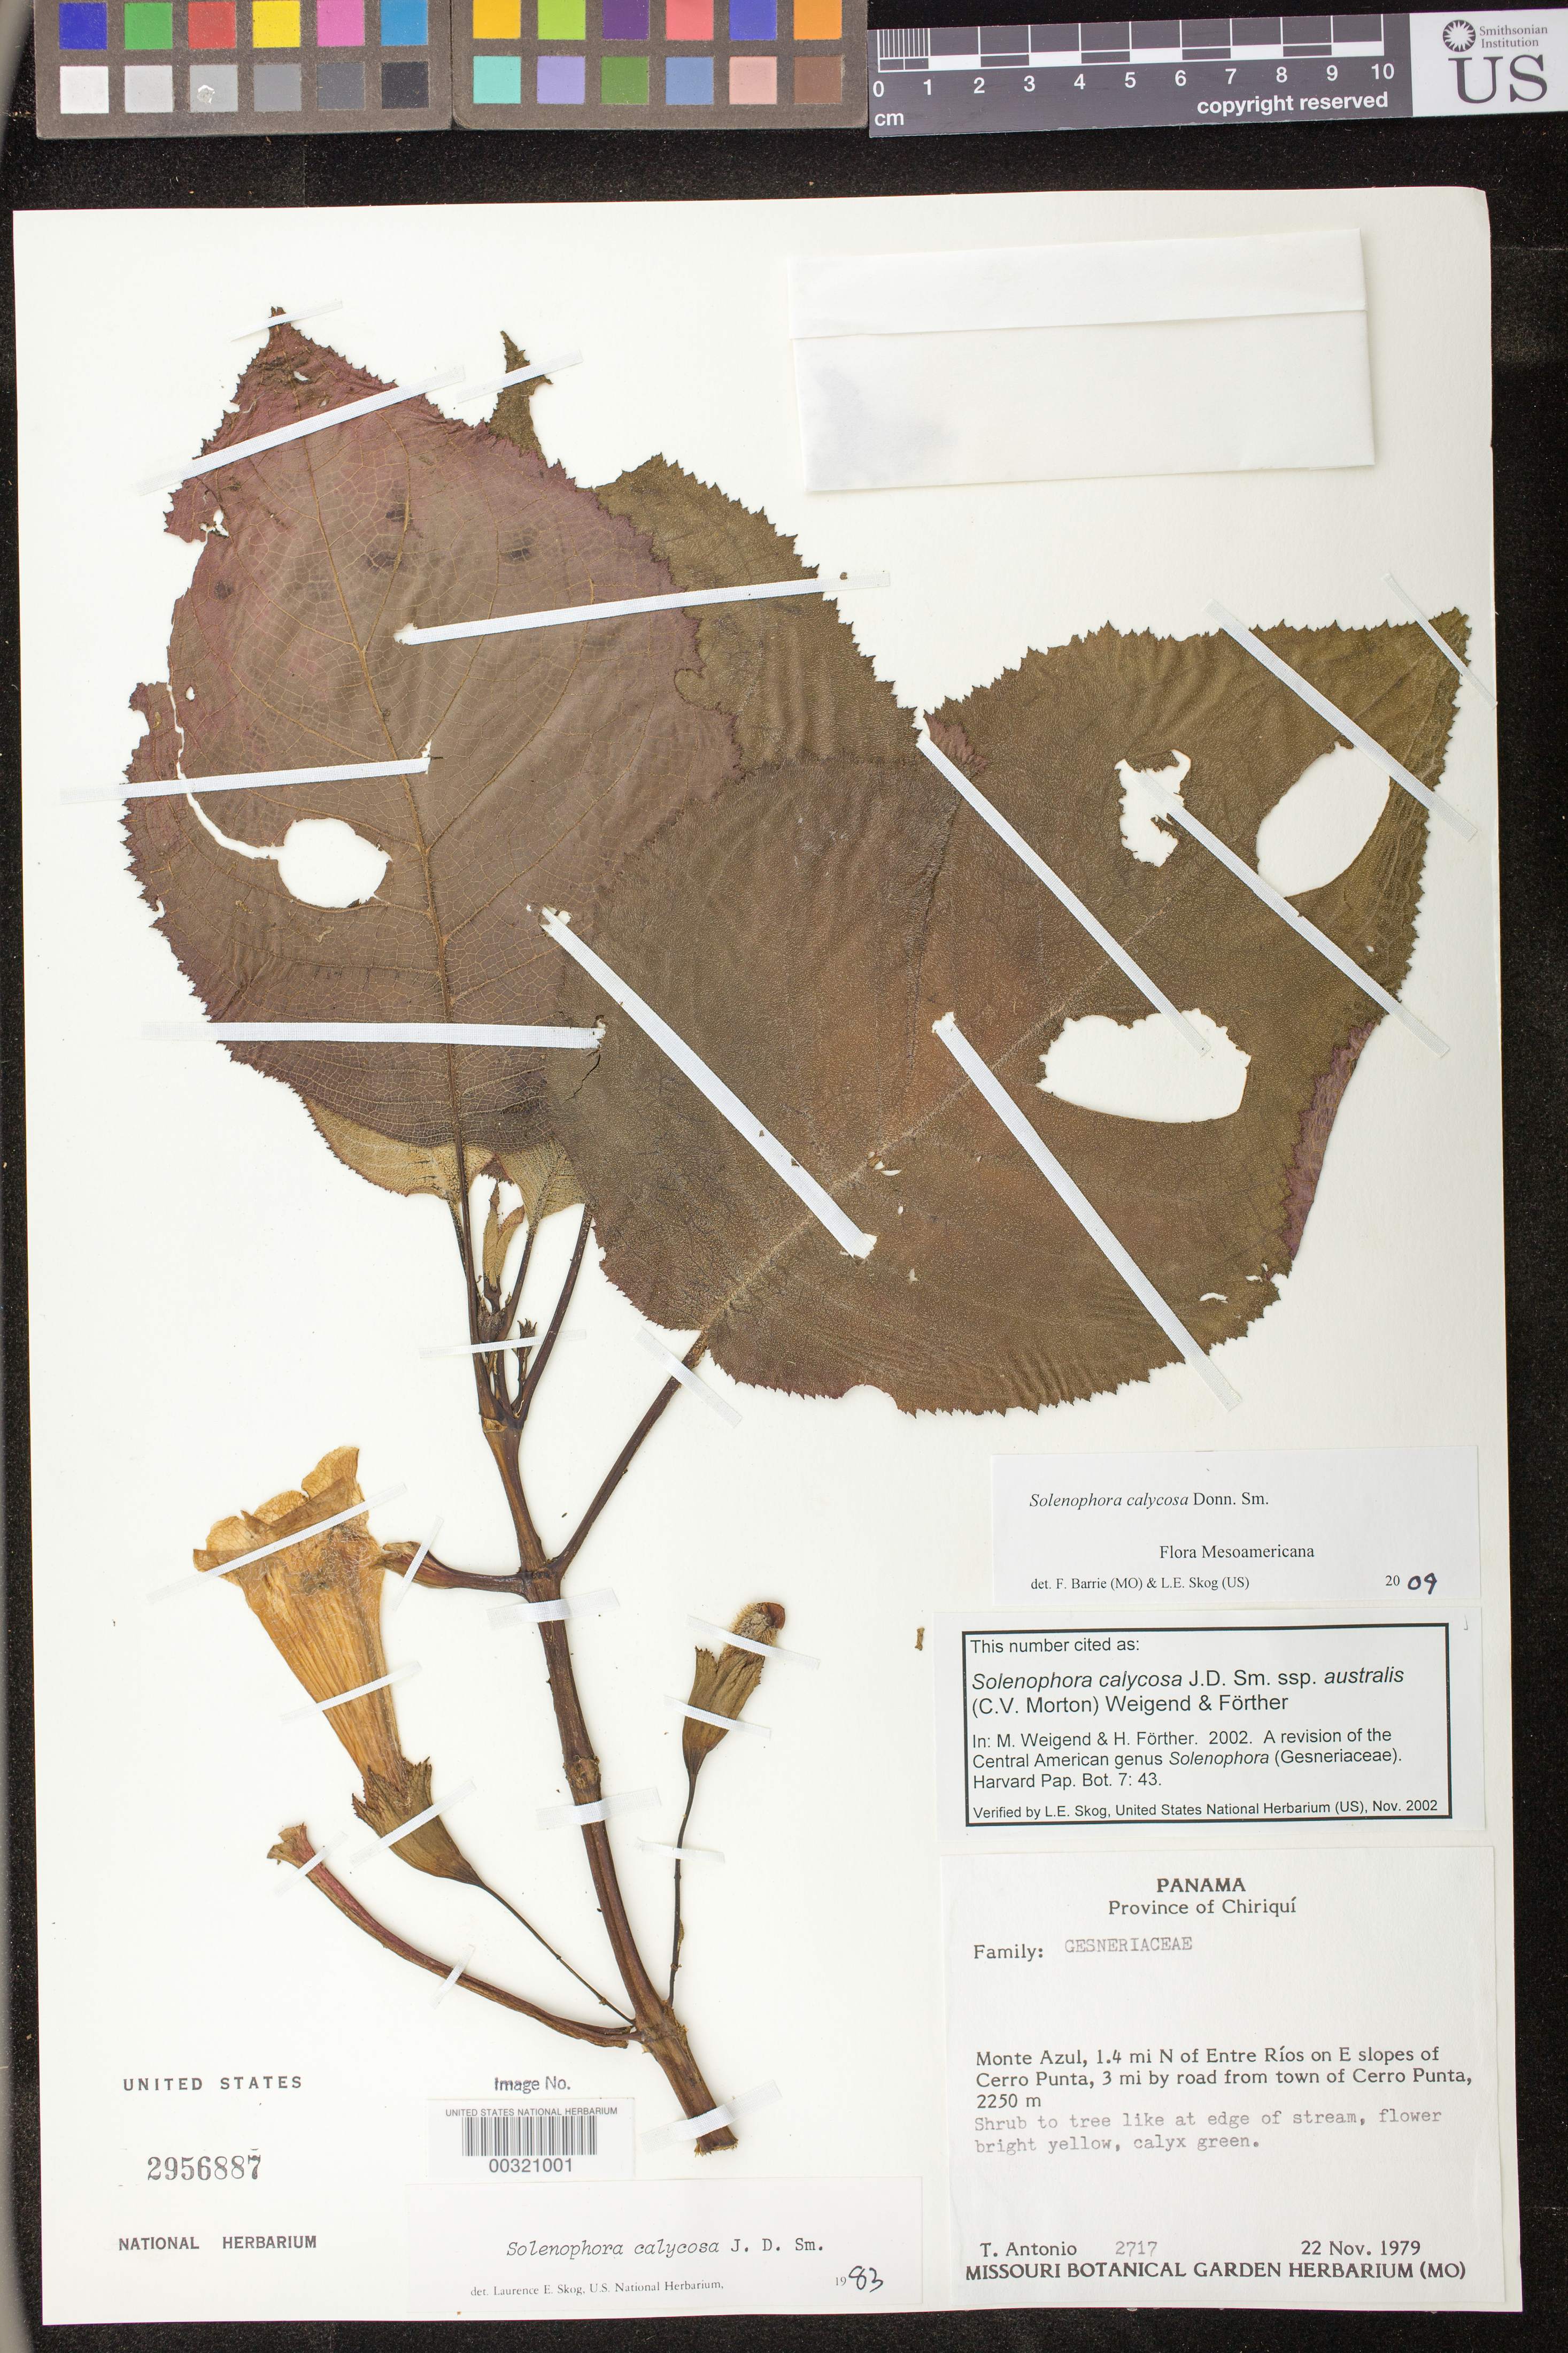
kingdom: Plantae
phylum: Tracheophyta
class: Magnoliopsida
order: Lamiales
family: Gesneriaceae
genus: Solenophora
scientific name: Solenophora calycosa subsp. australis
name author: (C.V. Morton) Weigend & Förther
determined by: Weigend; Förther, Harald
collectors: T. Antonio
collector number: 2717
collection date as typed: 22 Nov 1979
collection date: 1979-11-22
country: Panama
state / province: Chiriquí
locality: Monte Azul, 1.4 mi N of Entre Riís on E slopes of Cerro Punta, 3 mi by road from town of Cerro Punta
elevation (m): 2250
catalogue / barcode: US 2956887